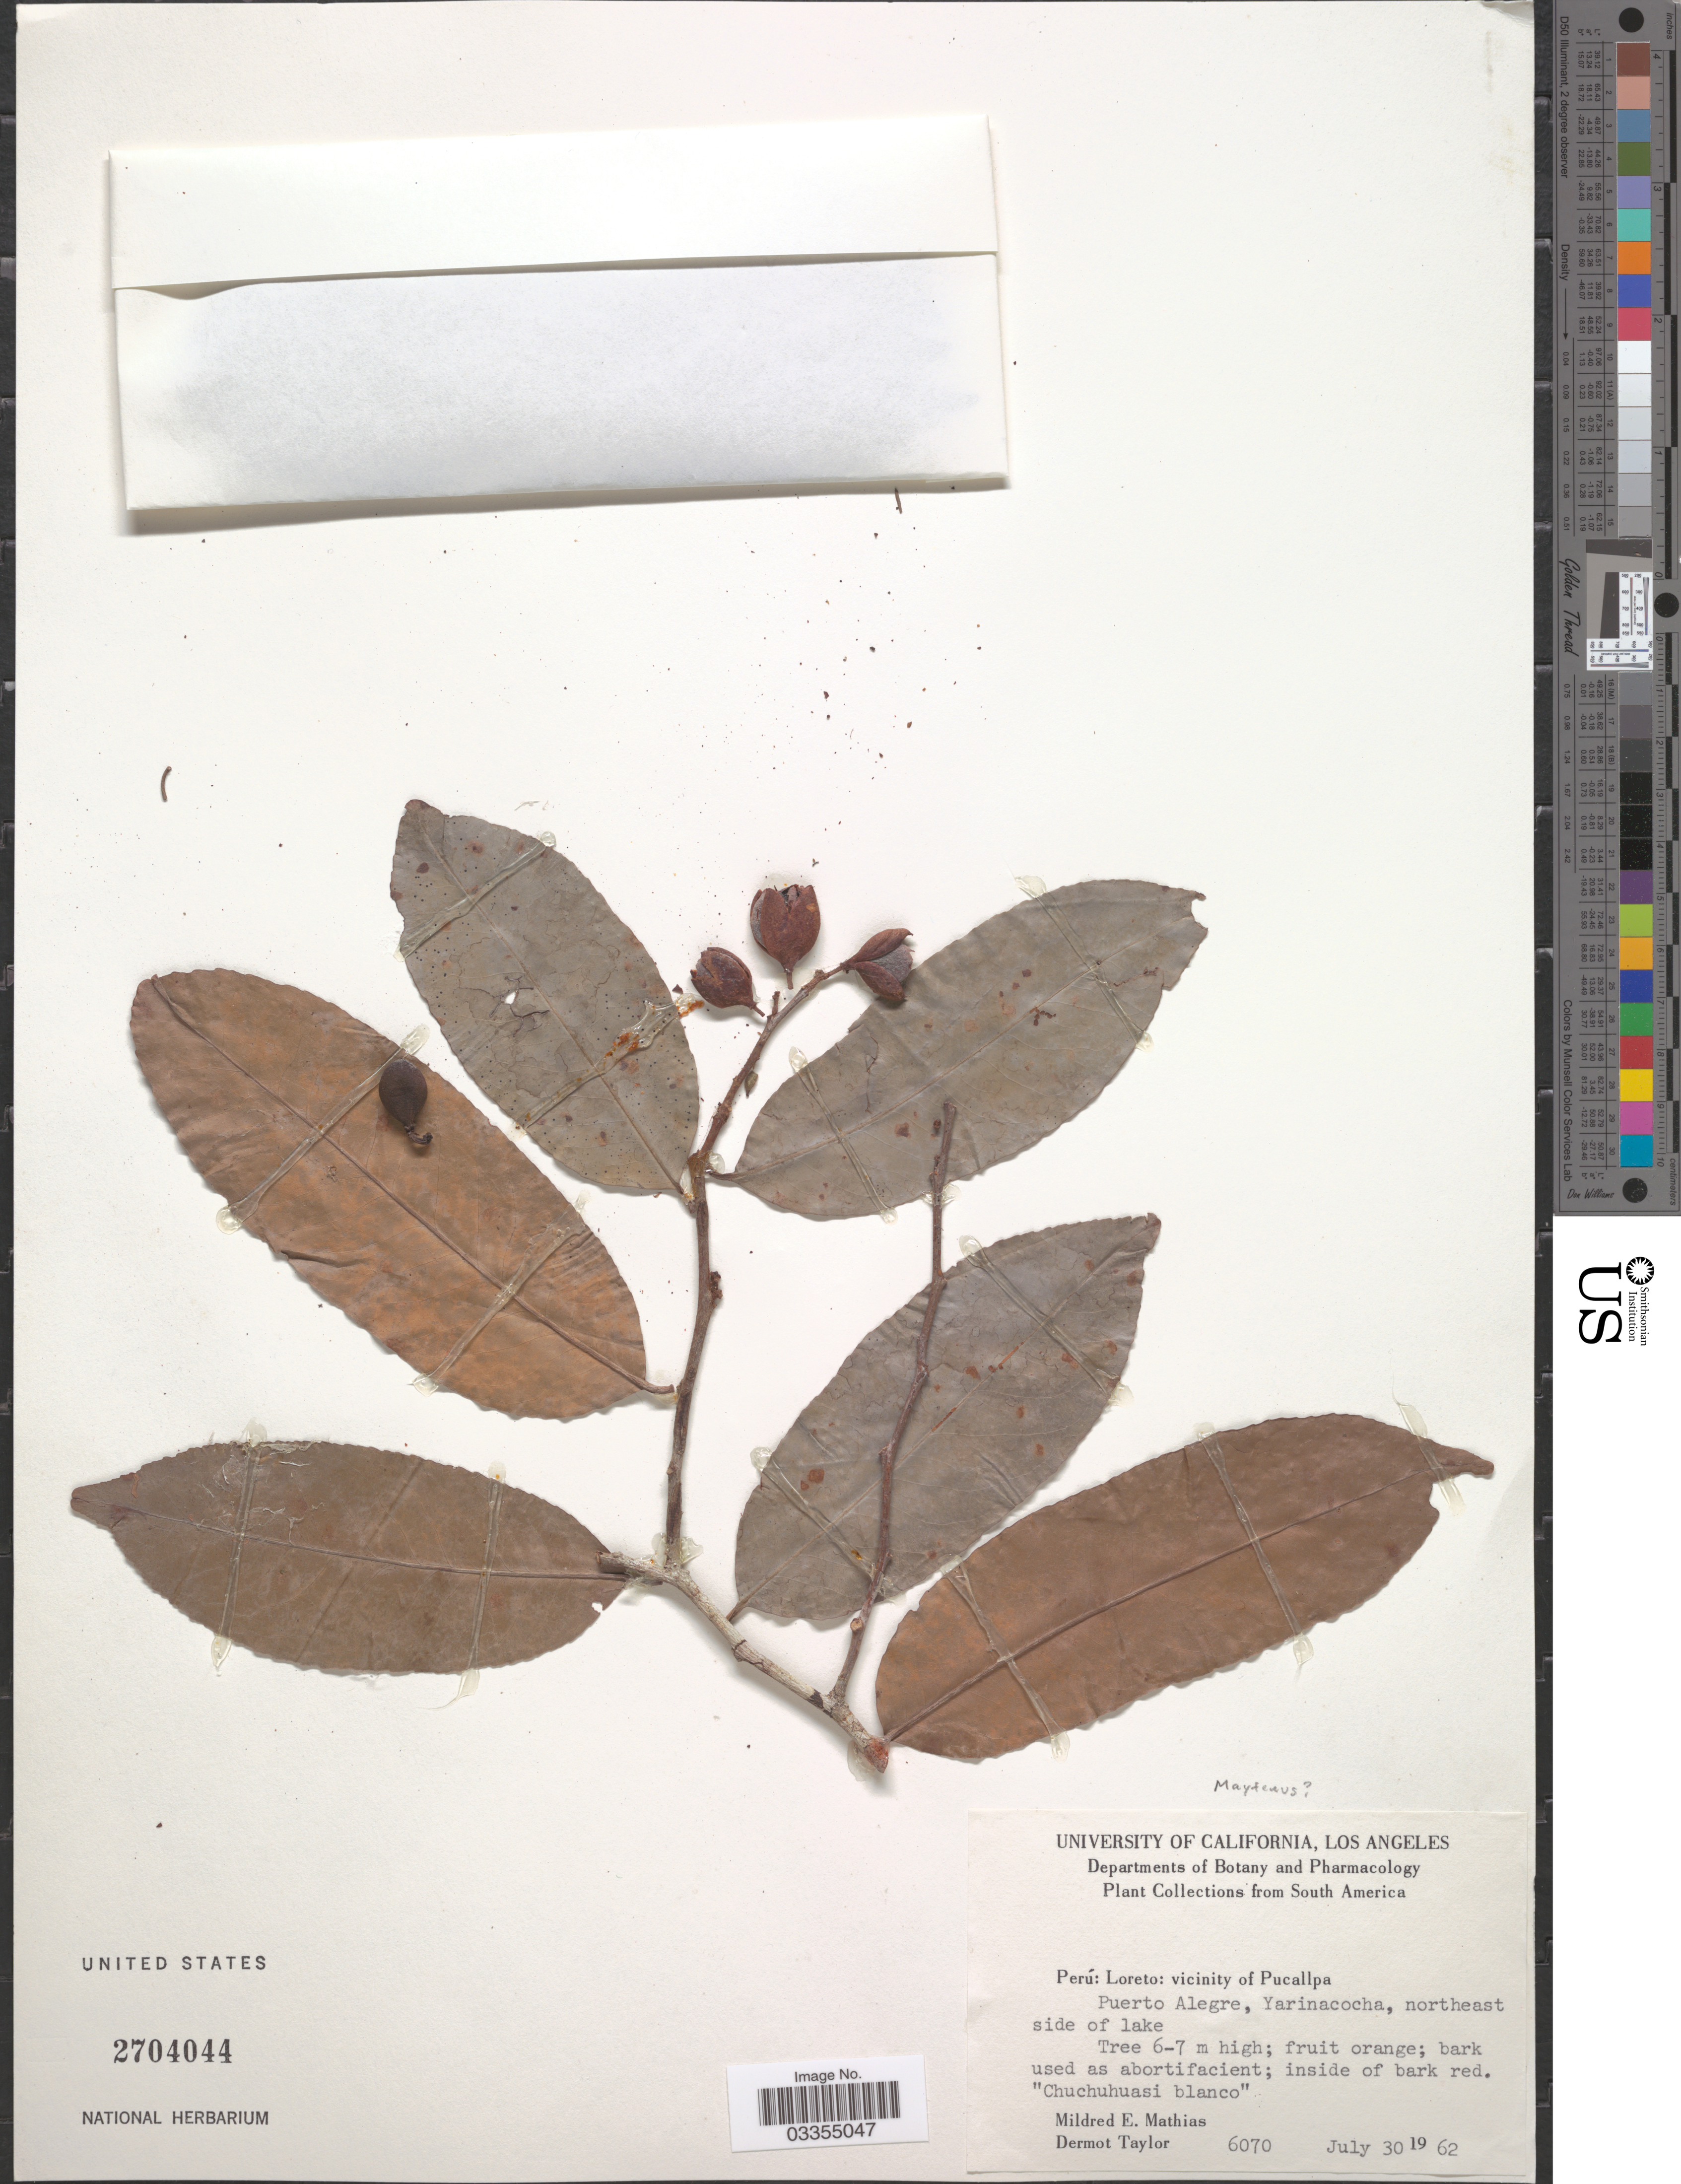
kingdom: Plantae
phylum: Tracheophyta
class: Magnoliopsida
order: Celastrales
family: Celastraceae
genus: Maytenus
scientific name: Maytenus sp.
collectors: M. E. Mathias & D. Taylor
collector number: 6070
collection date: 1962-07-30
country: Peru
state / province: Loreto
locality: Vicinity of Pucallpa. Puerto Alegre, Yarinacocha, northeast side of lake.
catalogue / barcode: US 2704044